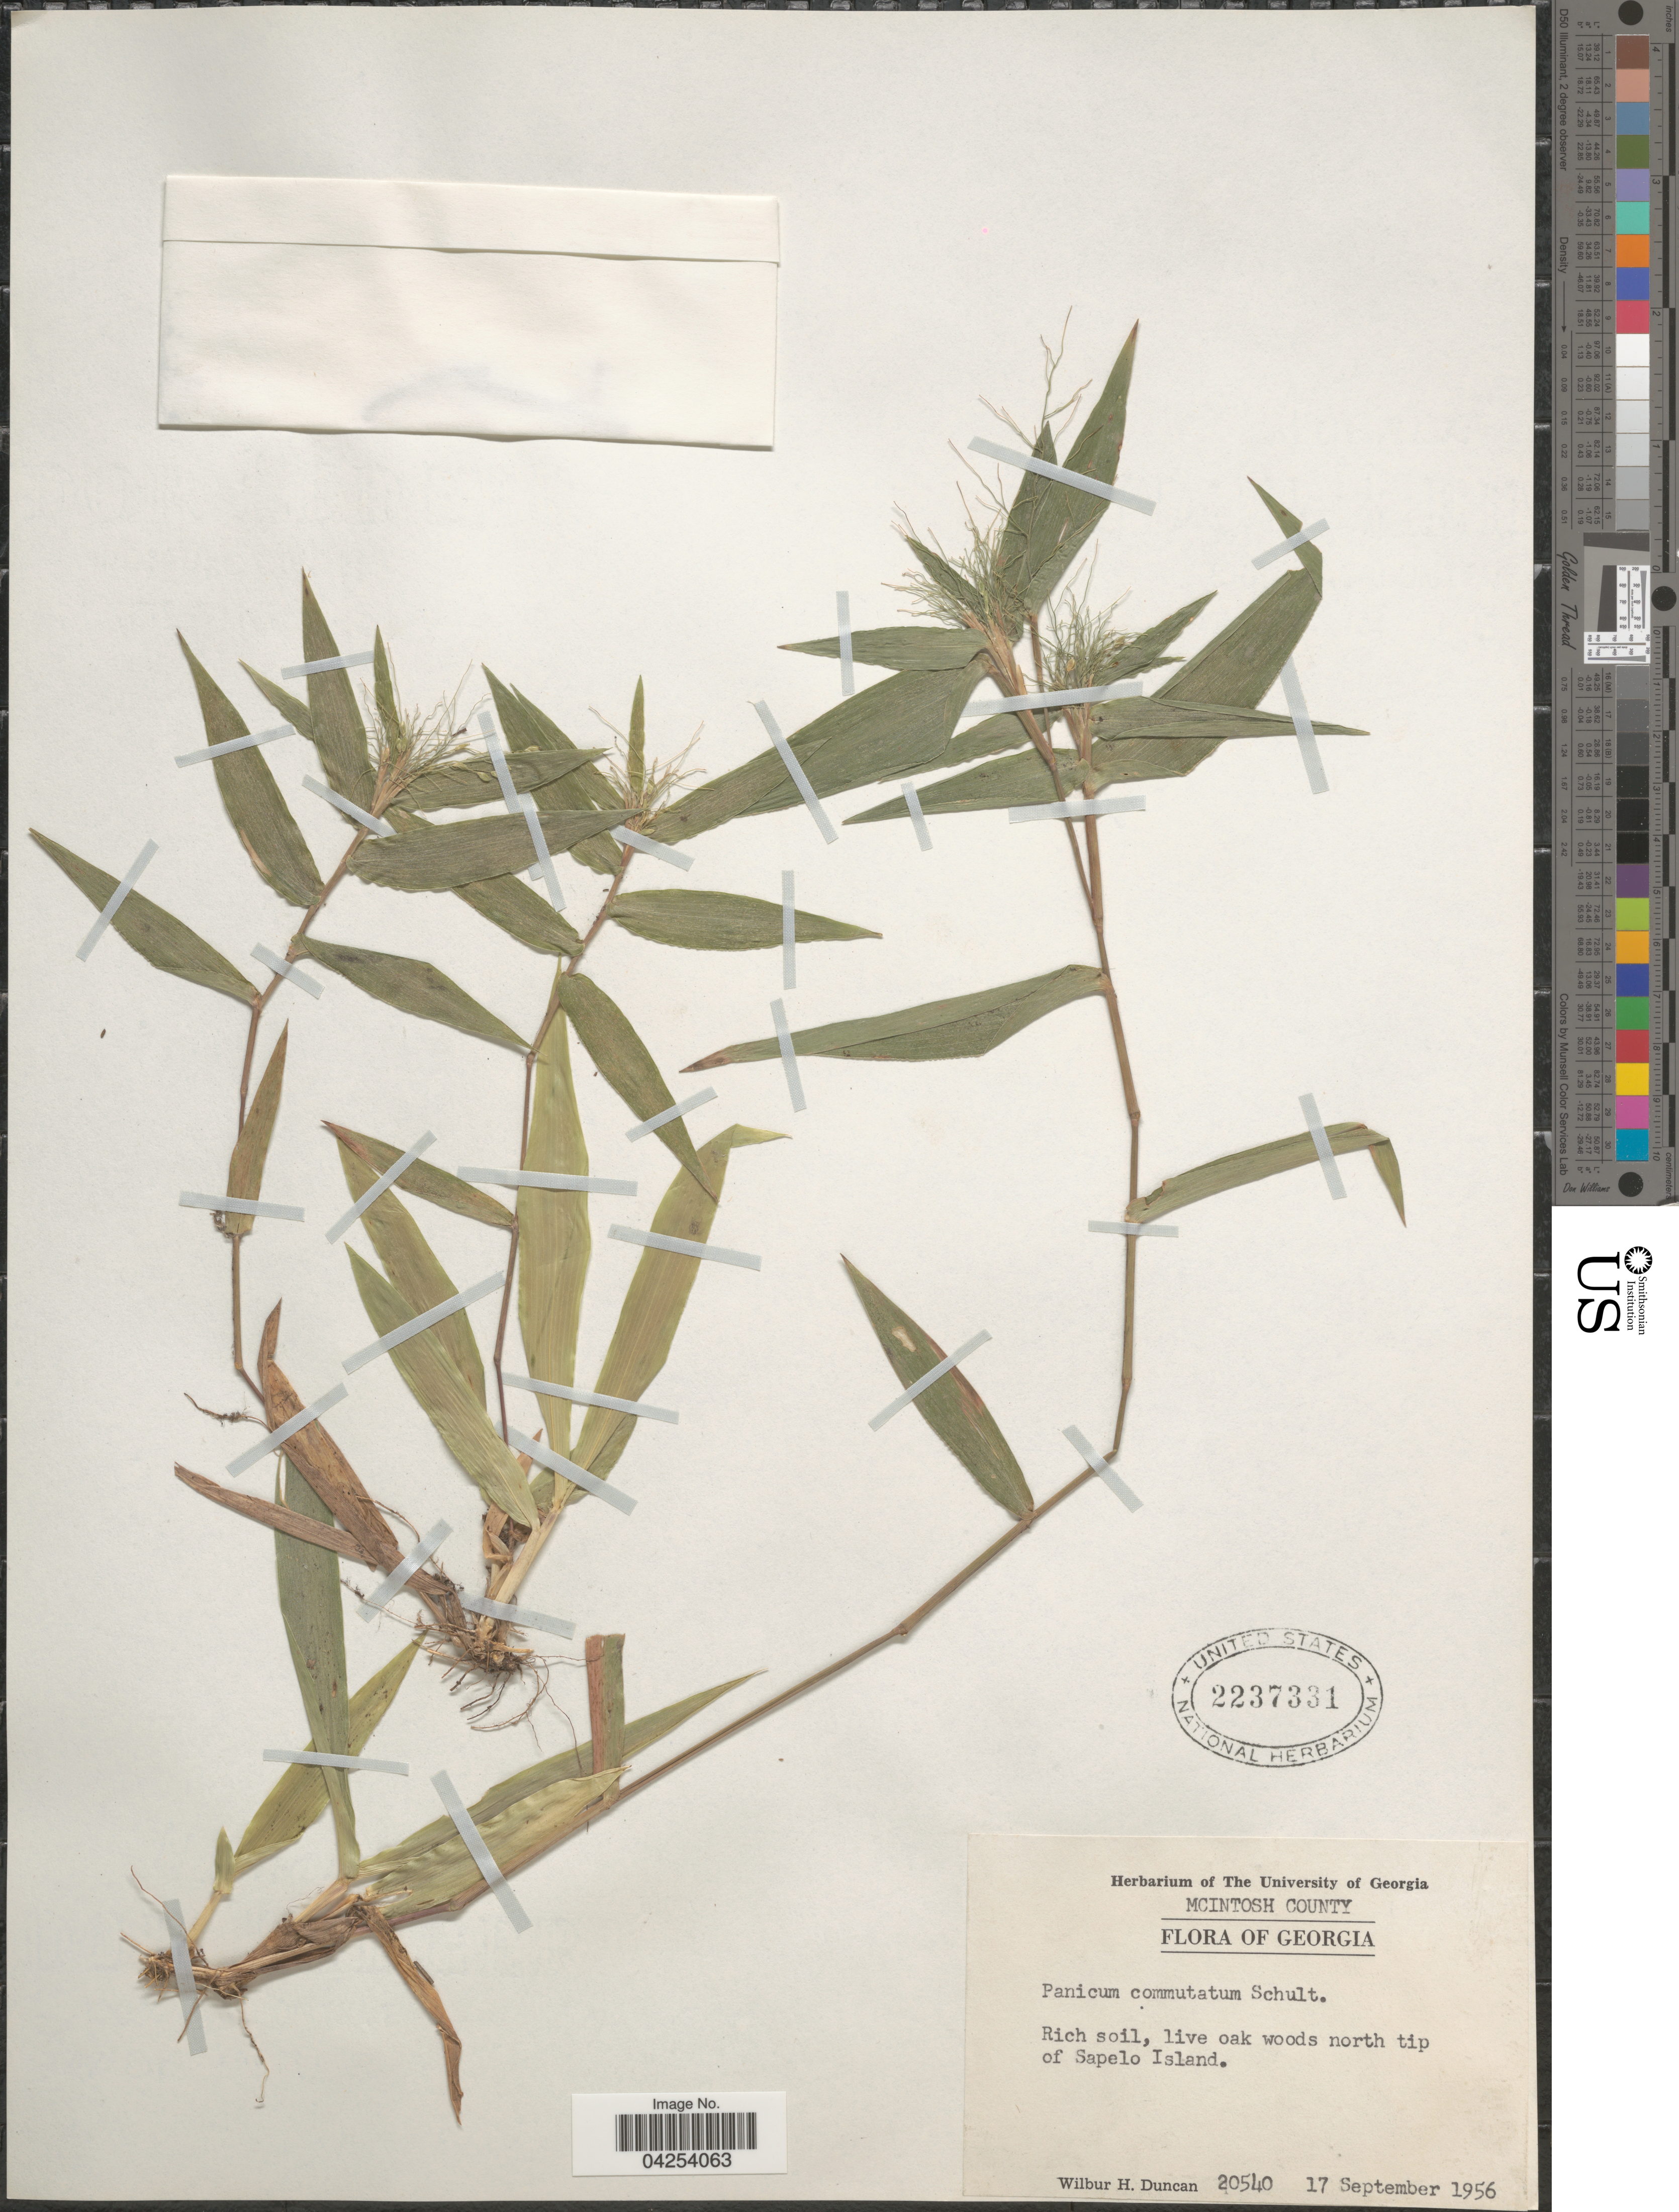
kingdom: Plantae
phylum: Tracheophyta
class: Liliopsida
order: Poales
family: Poaceae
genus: Dichanthelium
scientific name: Dichanthelium commutatum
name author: (Schult.) Gould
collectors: W. H. Duncan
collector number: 20540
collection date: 1956-09-17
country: United States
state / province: Georgia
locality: McIntosh County. Rich soil, live oak woods north tip of Sapelo Island.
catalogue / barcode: US 2237331